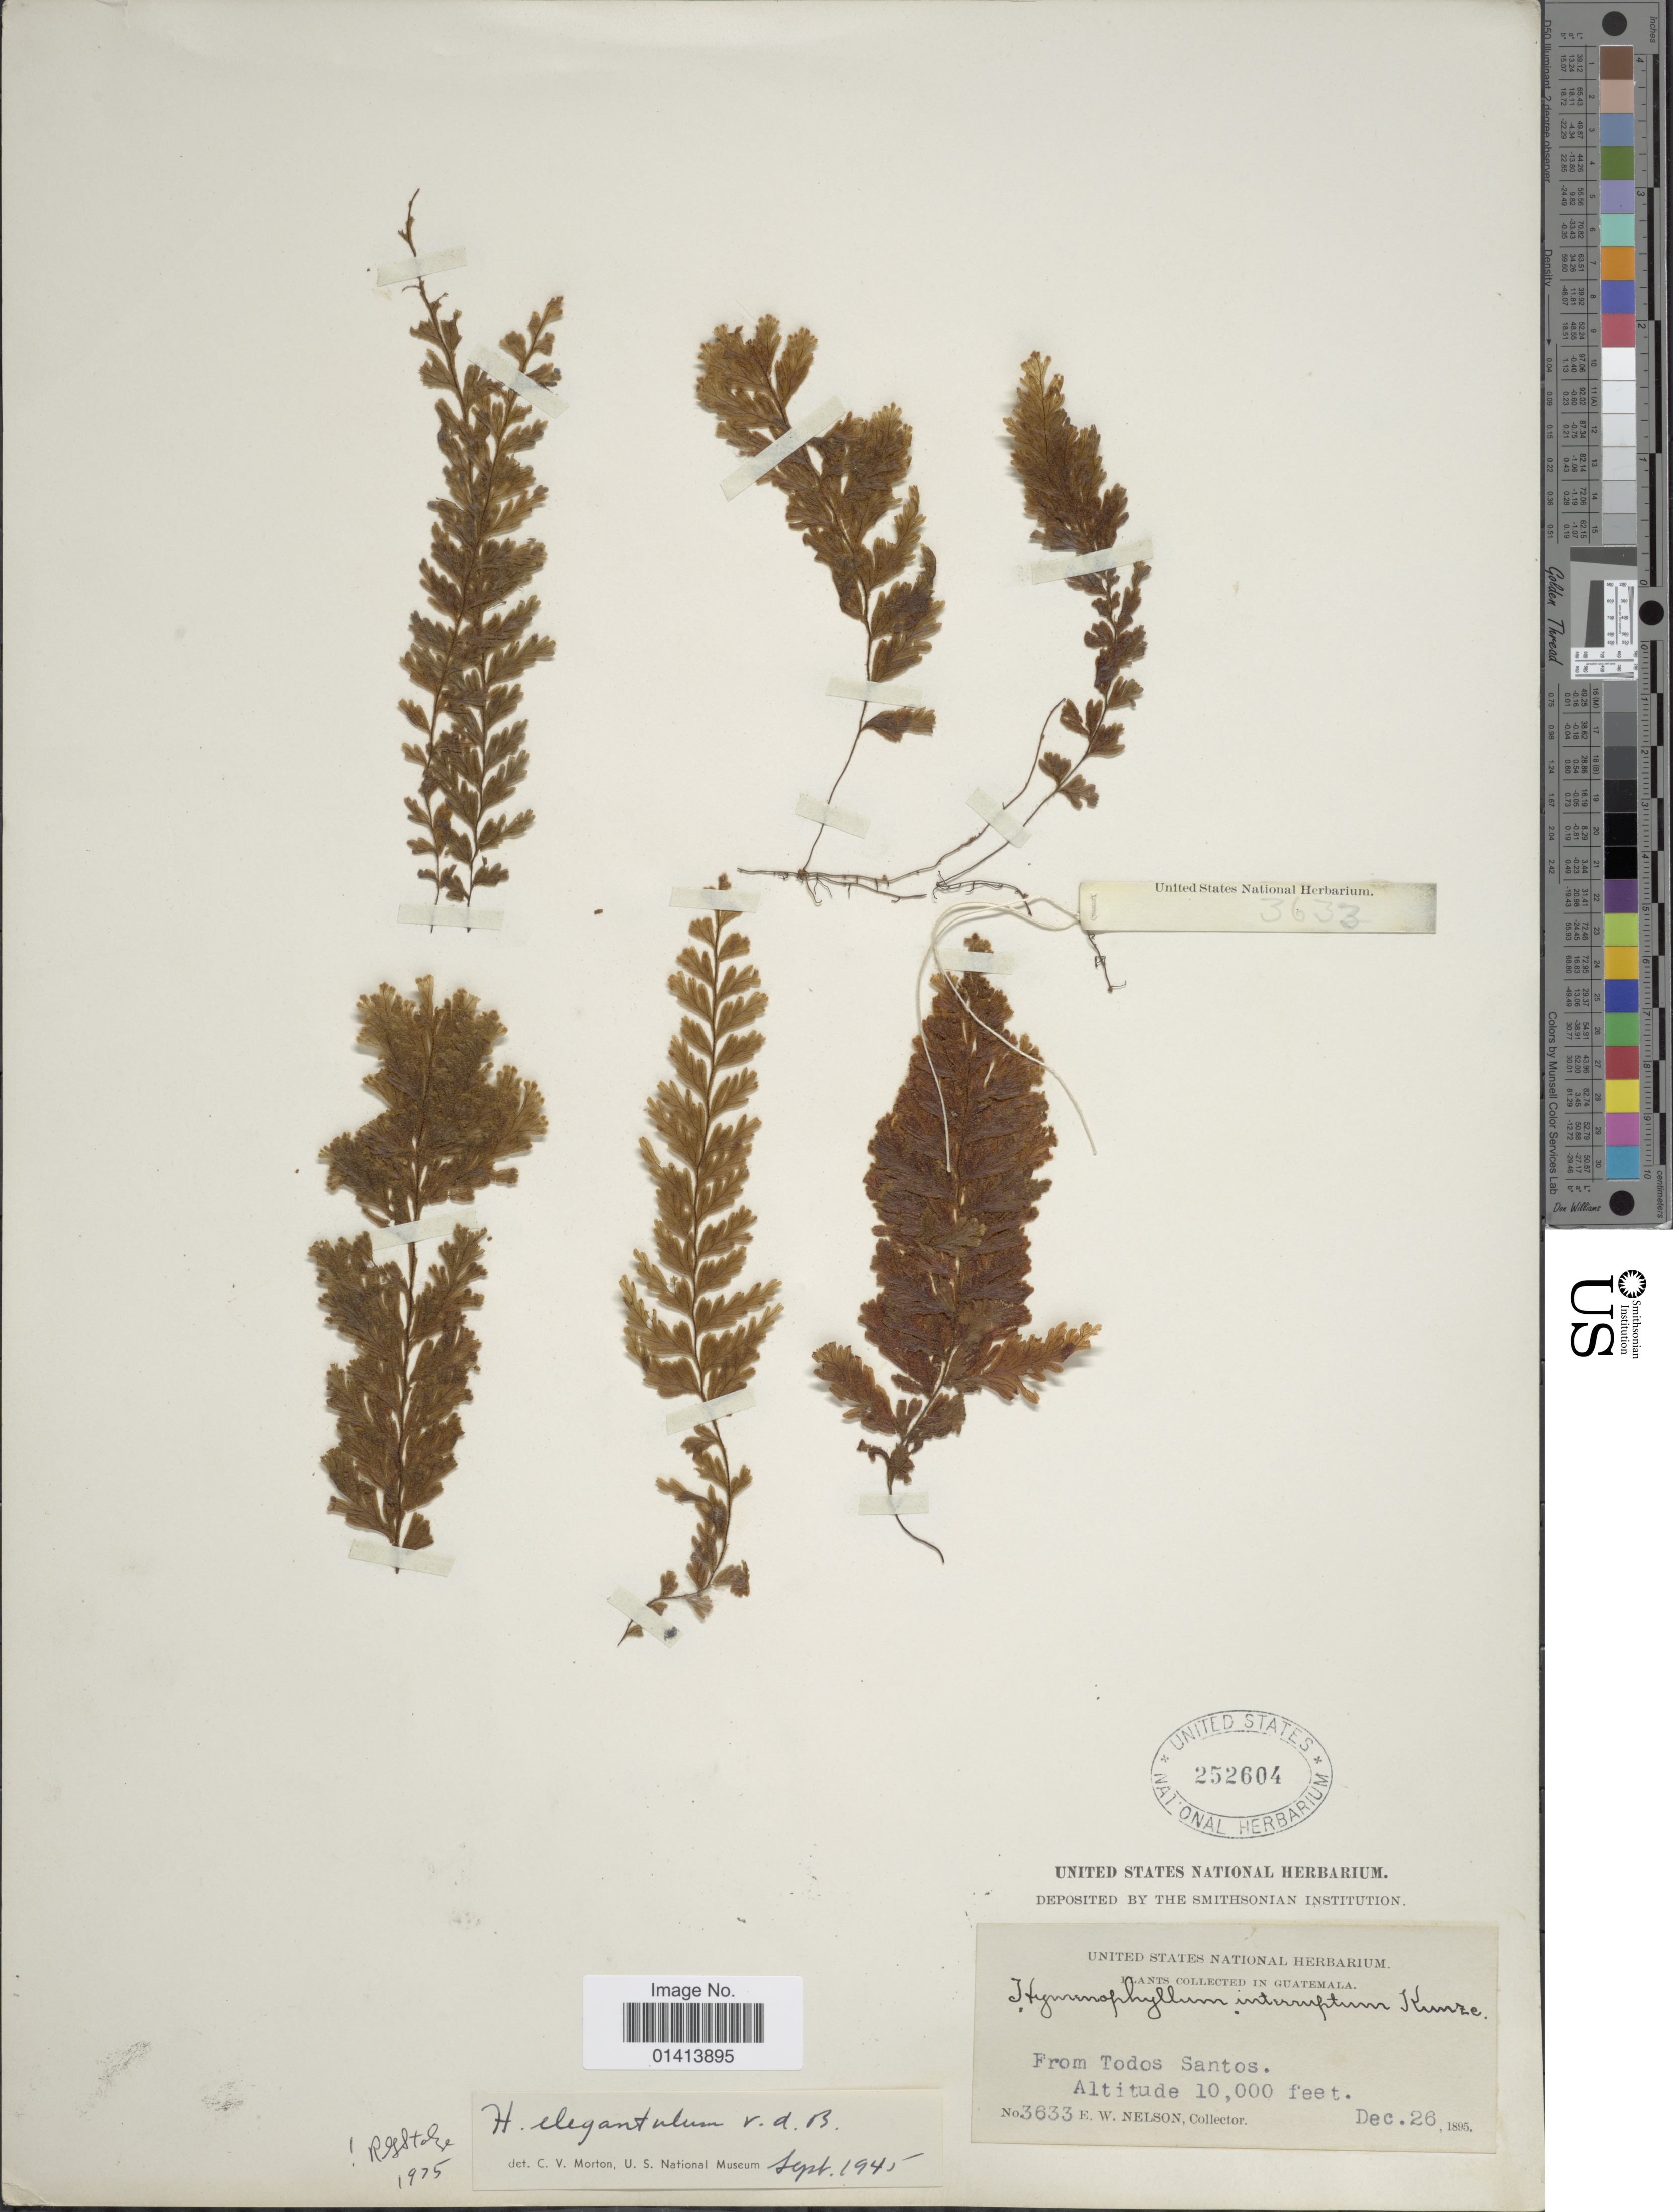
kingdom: Plantae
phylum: Tracheophyta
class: Polypodiopsida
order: Hymenophyllales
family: Hymenophyllaceae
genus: Hymenophyllum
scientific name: Hymenophyllum elegantulum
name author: Bosch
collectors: E. W. Nelson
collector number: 3633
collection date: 1895-12-26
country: Guatemala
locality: From Todos Santos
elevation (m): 3048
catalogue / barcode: US 252604